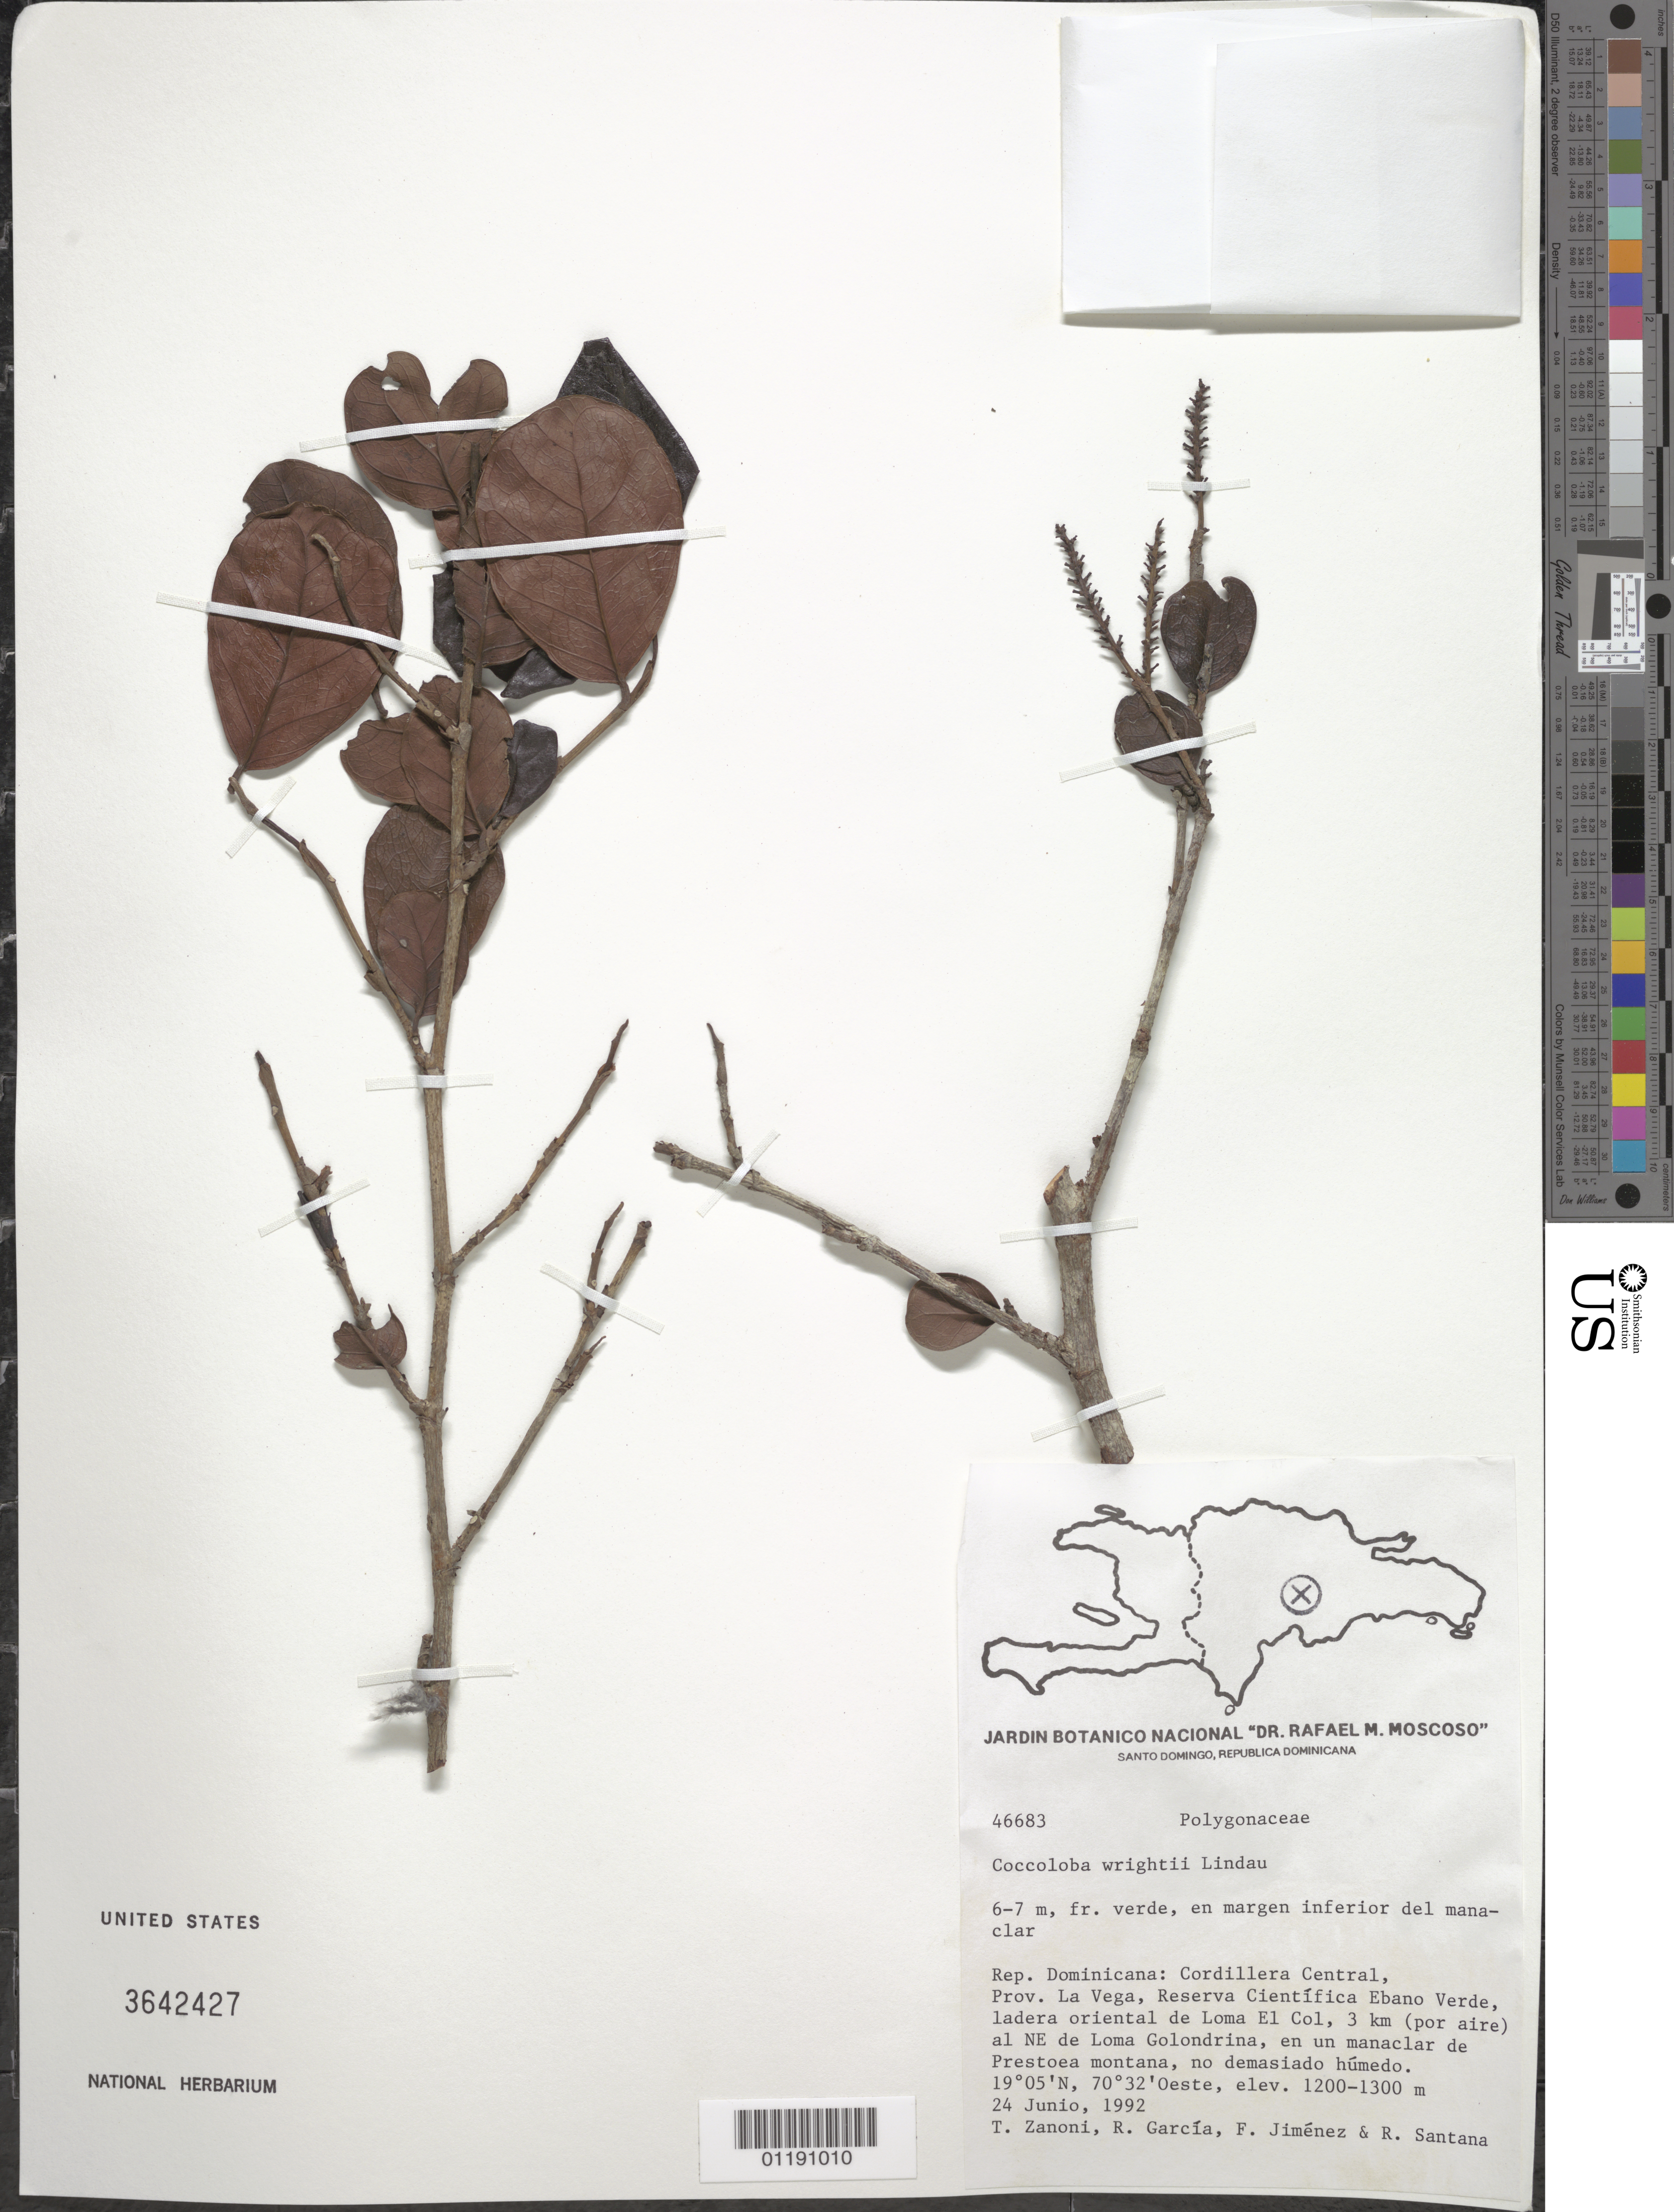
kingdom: Plantae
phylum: Tracheophyta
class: Magnoliopsida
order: Caryophyllales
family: Polygonaceae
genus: Coccoloba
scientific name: Coccoloba wrightii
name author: Lindau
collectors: T. A. Zanoni, R. García, F. Jiménez & R. Santana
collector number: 46683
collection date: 1992-06-24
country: Dominican Republic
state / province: La Vega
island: Hispaniola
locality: Cordillera Central. Ebano Verde Scientific Reserve, E slope of Loma El Col, 3 km (by air) NE of Loma Golondrina, in a Manaclar of Prestoea mountain.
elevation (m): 1200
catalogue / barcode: US 3642427